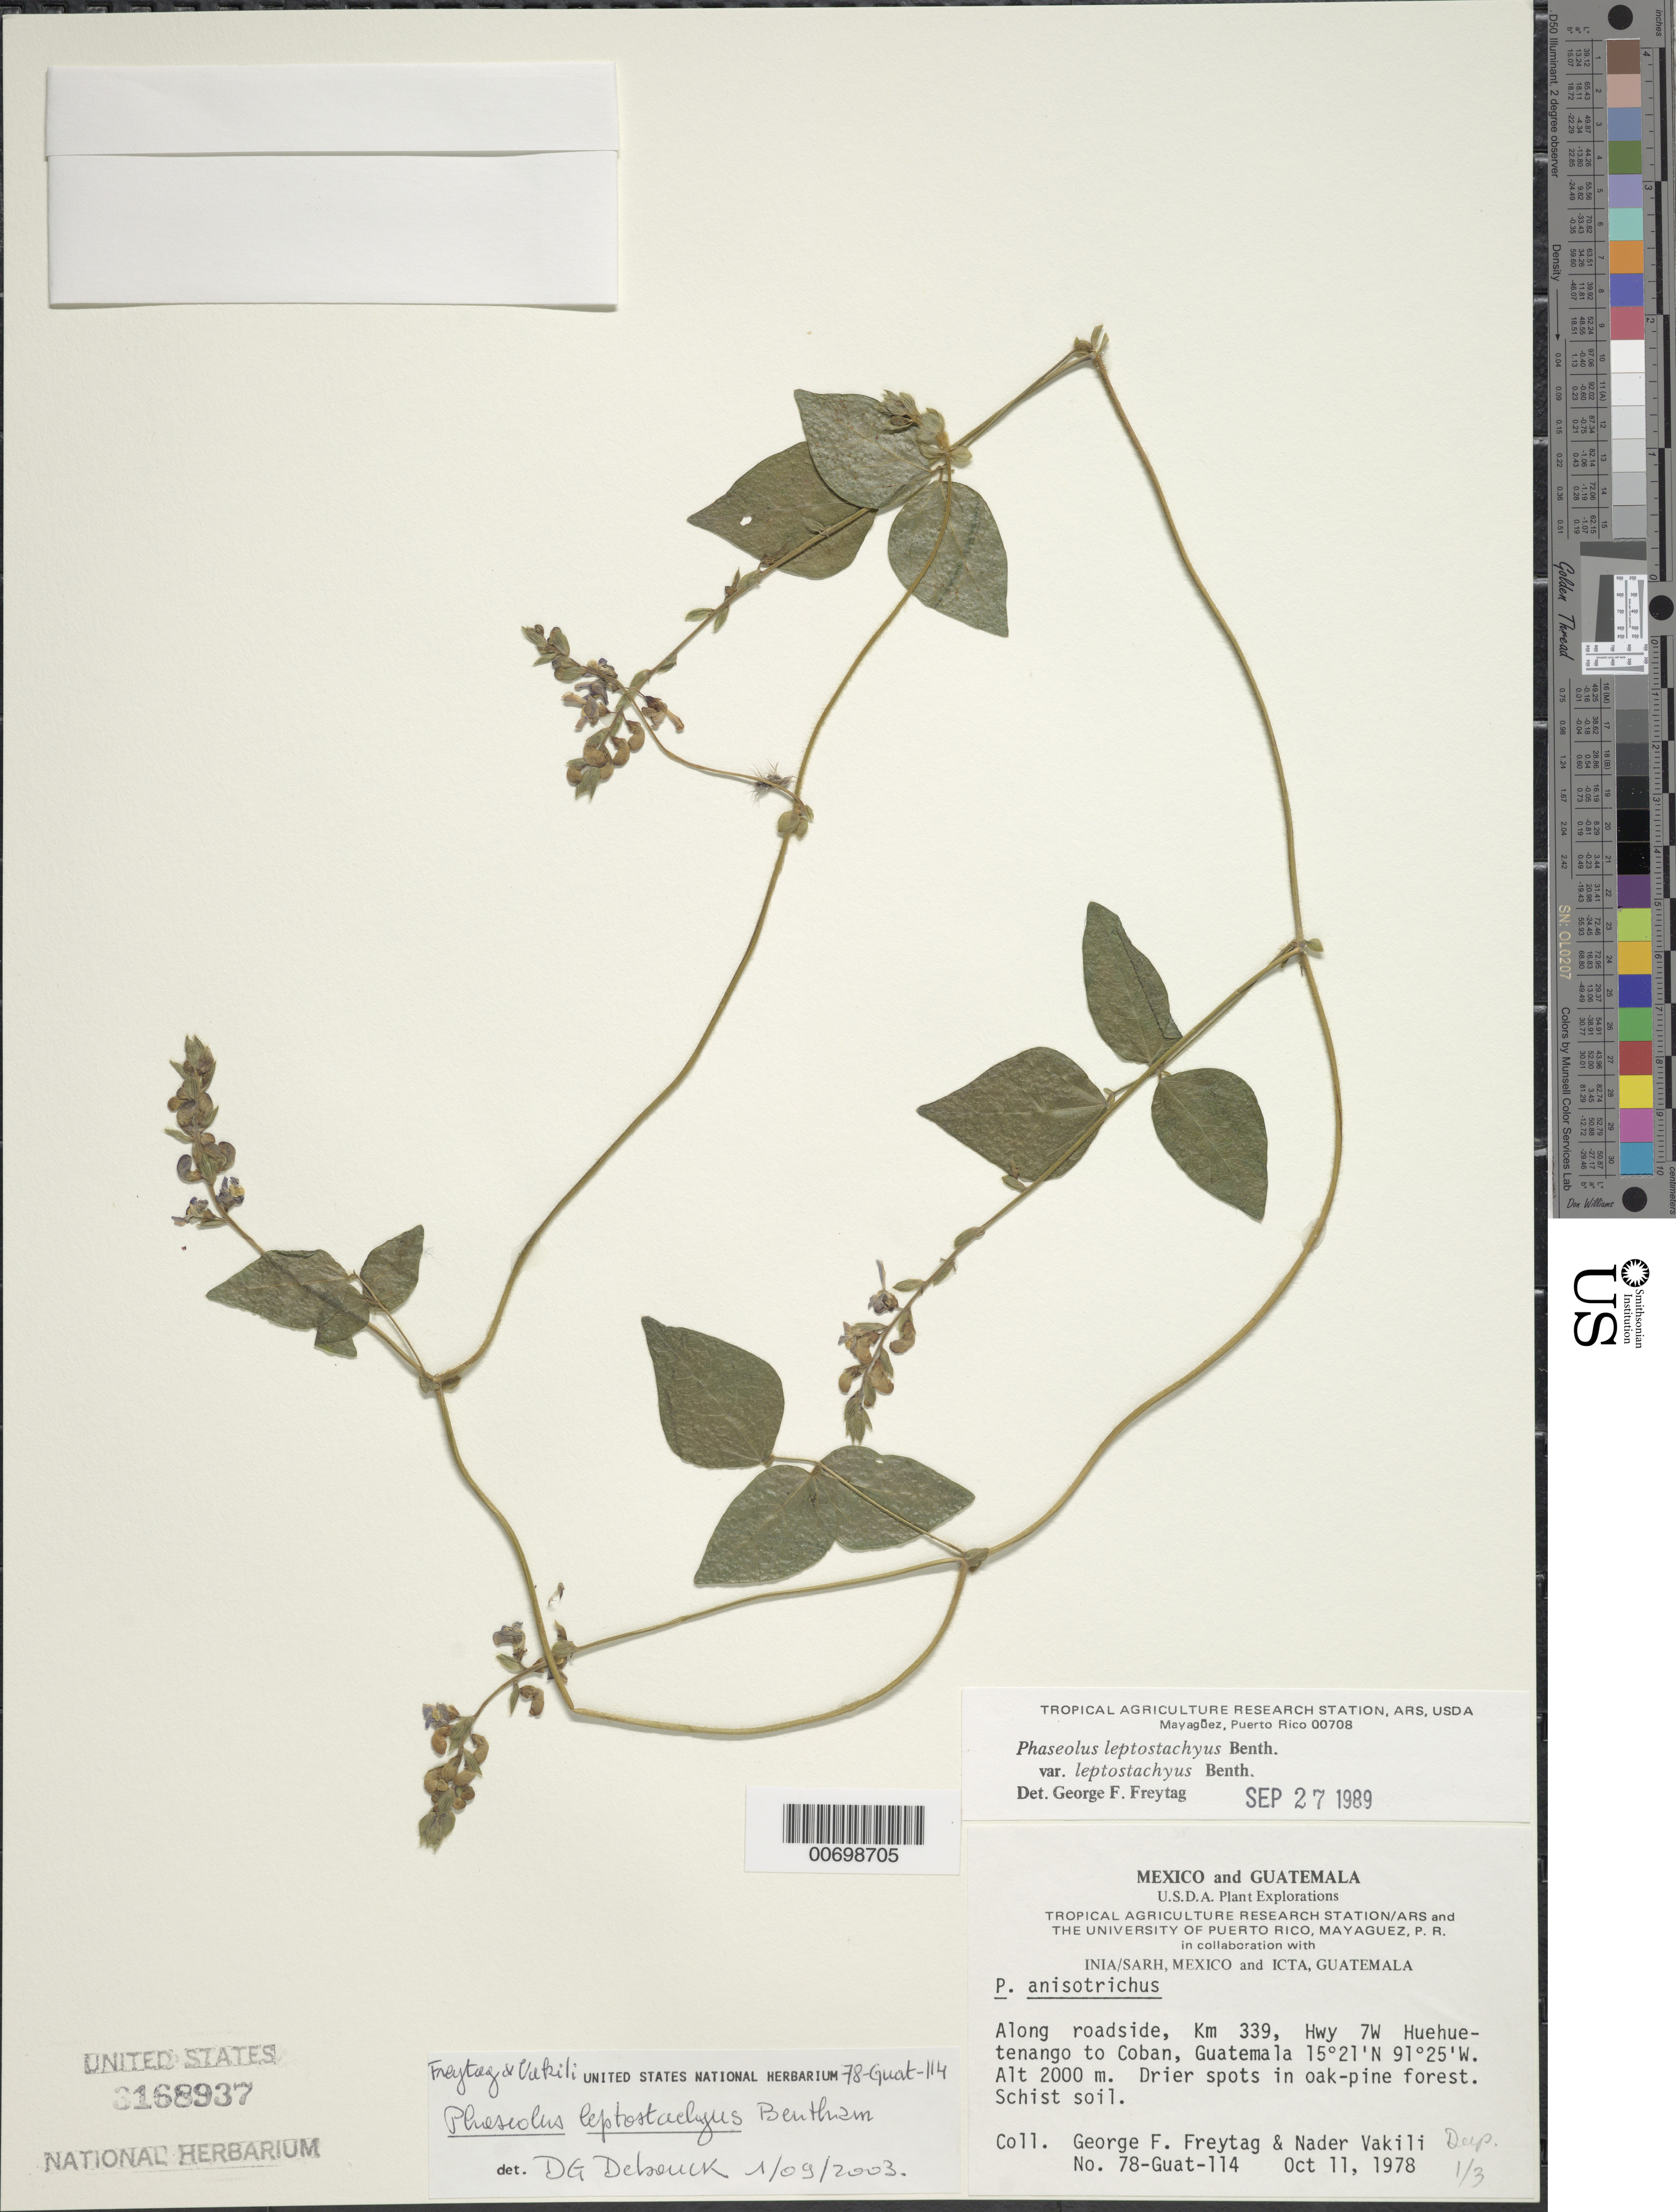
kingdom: Plantae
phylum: Tracheophyta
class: Magnoliopsida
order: Fabales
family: Fabaceae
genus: Phaseolus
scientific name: Phaseolus leptostachyus var. leptostachyus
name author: Benth.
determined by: Freytag, G. F.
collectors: G. F. Freytag & N. Vakili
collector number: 78-Guat-114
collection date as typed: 11 Oct 1978 or 10 Nov 1978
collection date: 1978-10-11 or 1978-11-10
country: Guatemala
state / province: Huehuetenango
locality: km 339, hwy 7W Huehuetenango to Coban.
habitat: Along roadside, drier spots in oak-pine forest, schist soil.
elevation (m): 2000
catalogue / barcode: US 3168937